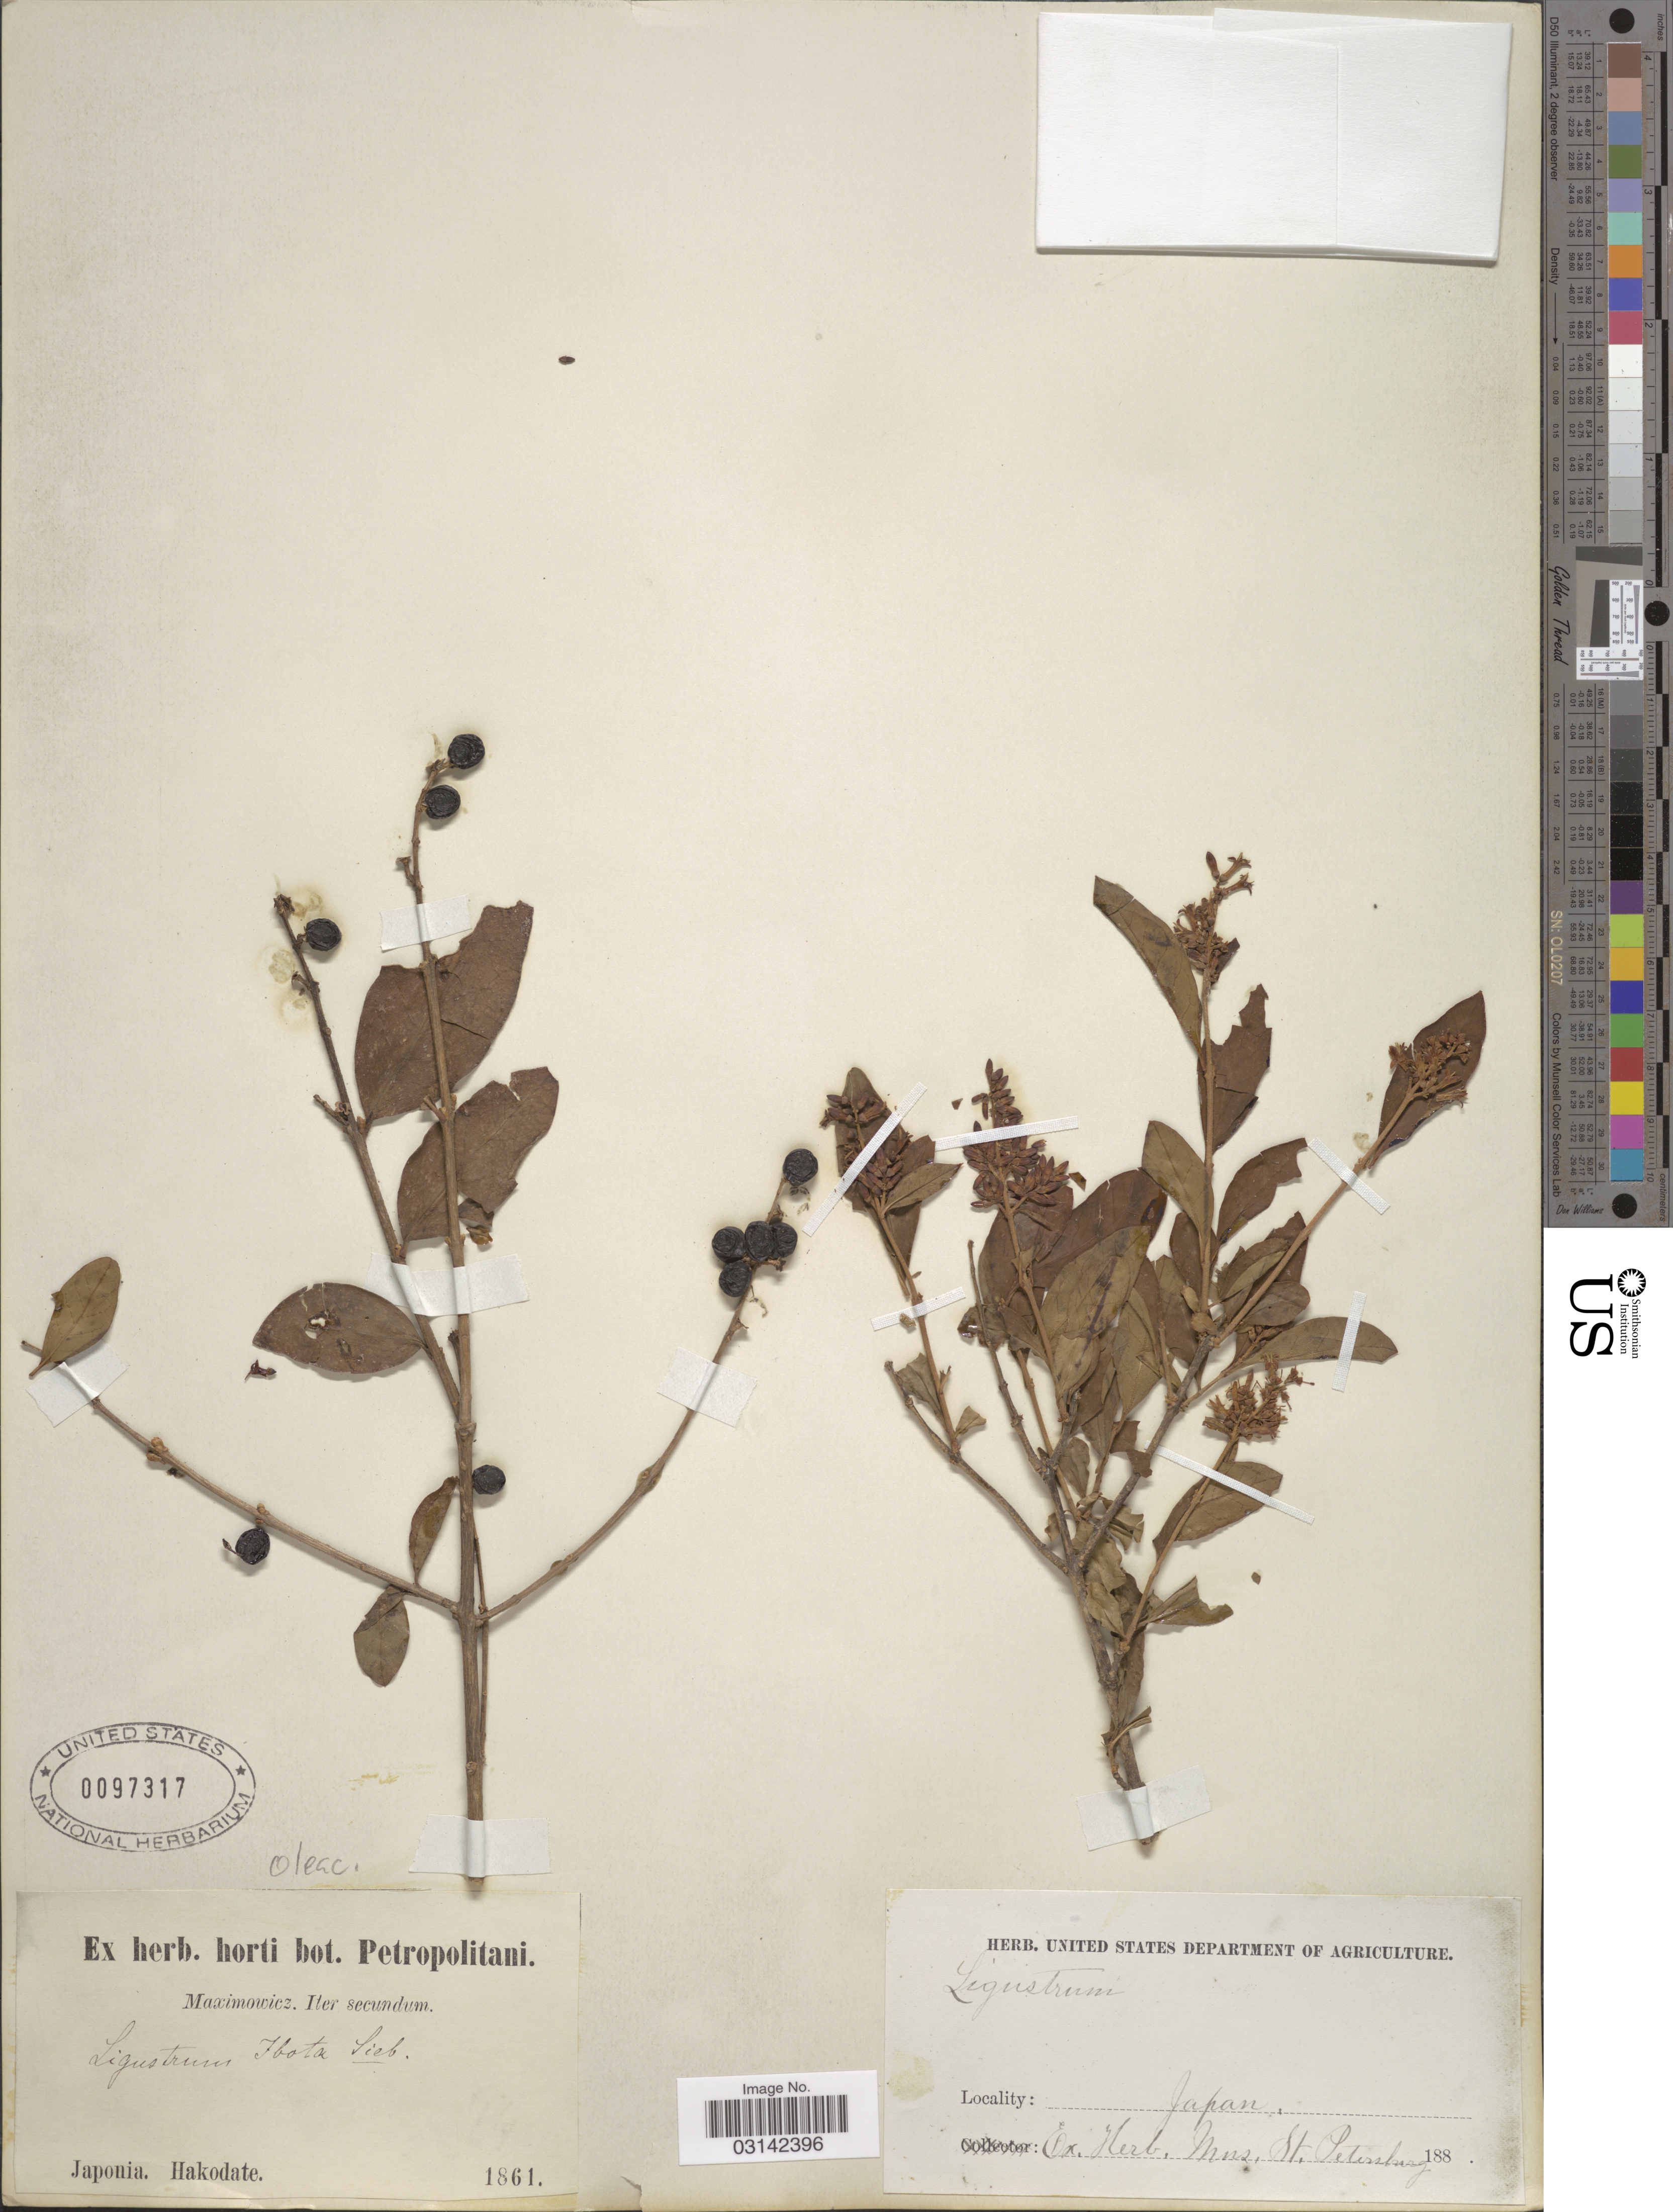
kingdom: Plantae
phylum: Tracheophyta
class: Magnoliopsida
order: Lamiales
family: Oleaceae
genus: Ligustrum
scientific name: Ligustrum ibota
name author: Siebold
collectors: Maximowicz, --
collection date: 1861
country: Japan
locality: Japonia. Hakodate.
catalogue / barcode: US 97317